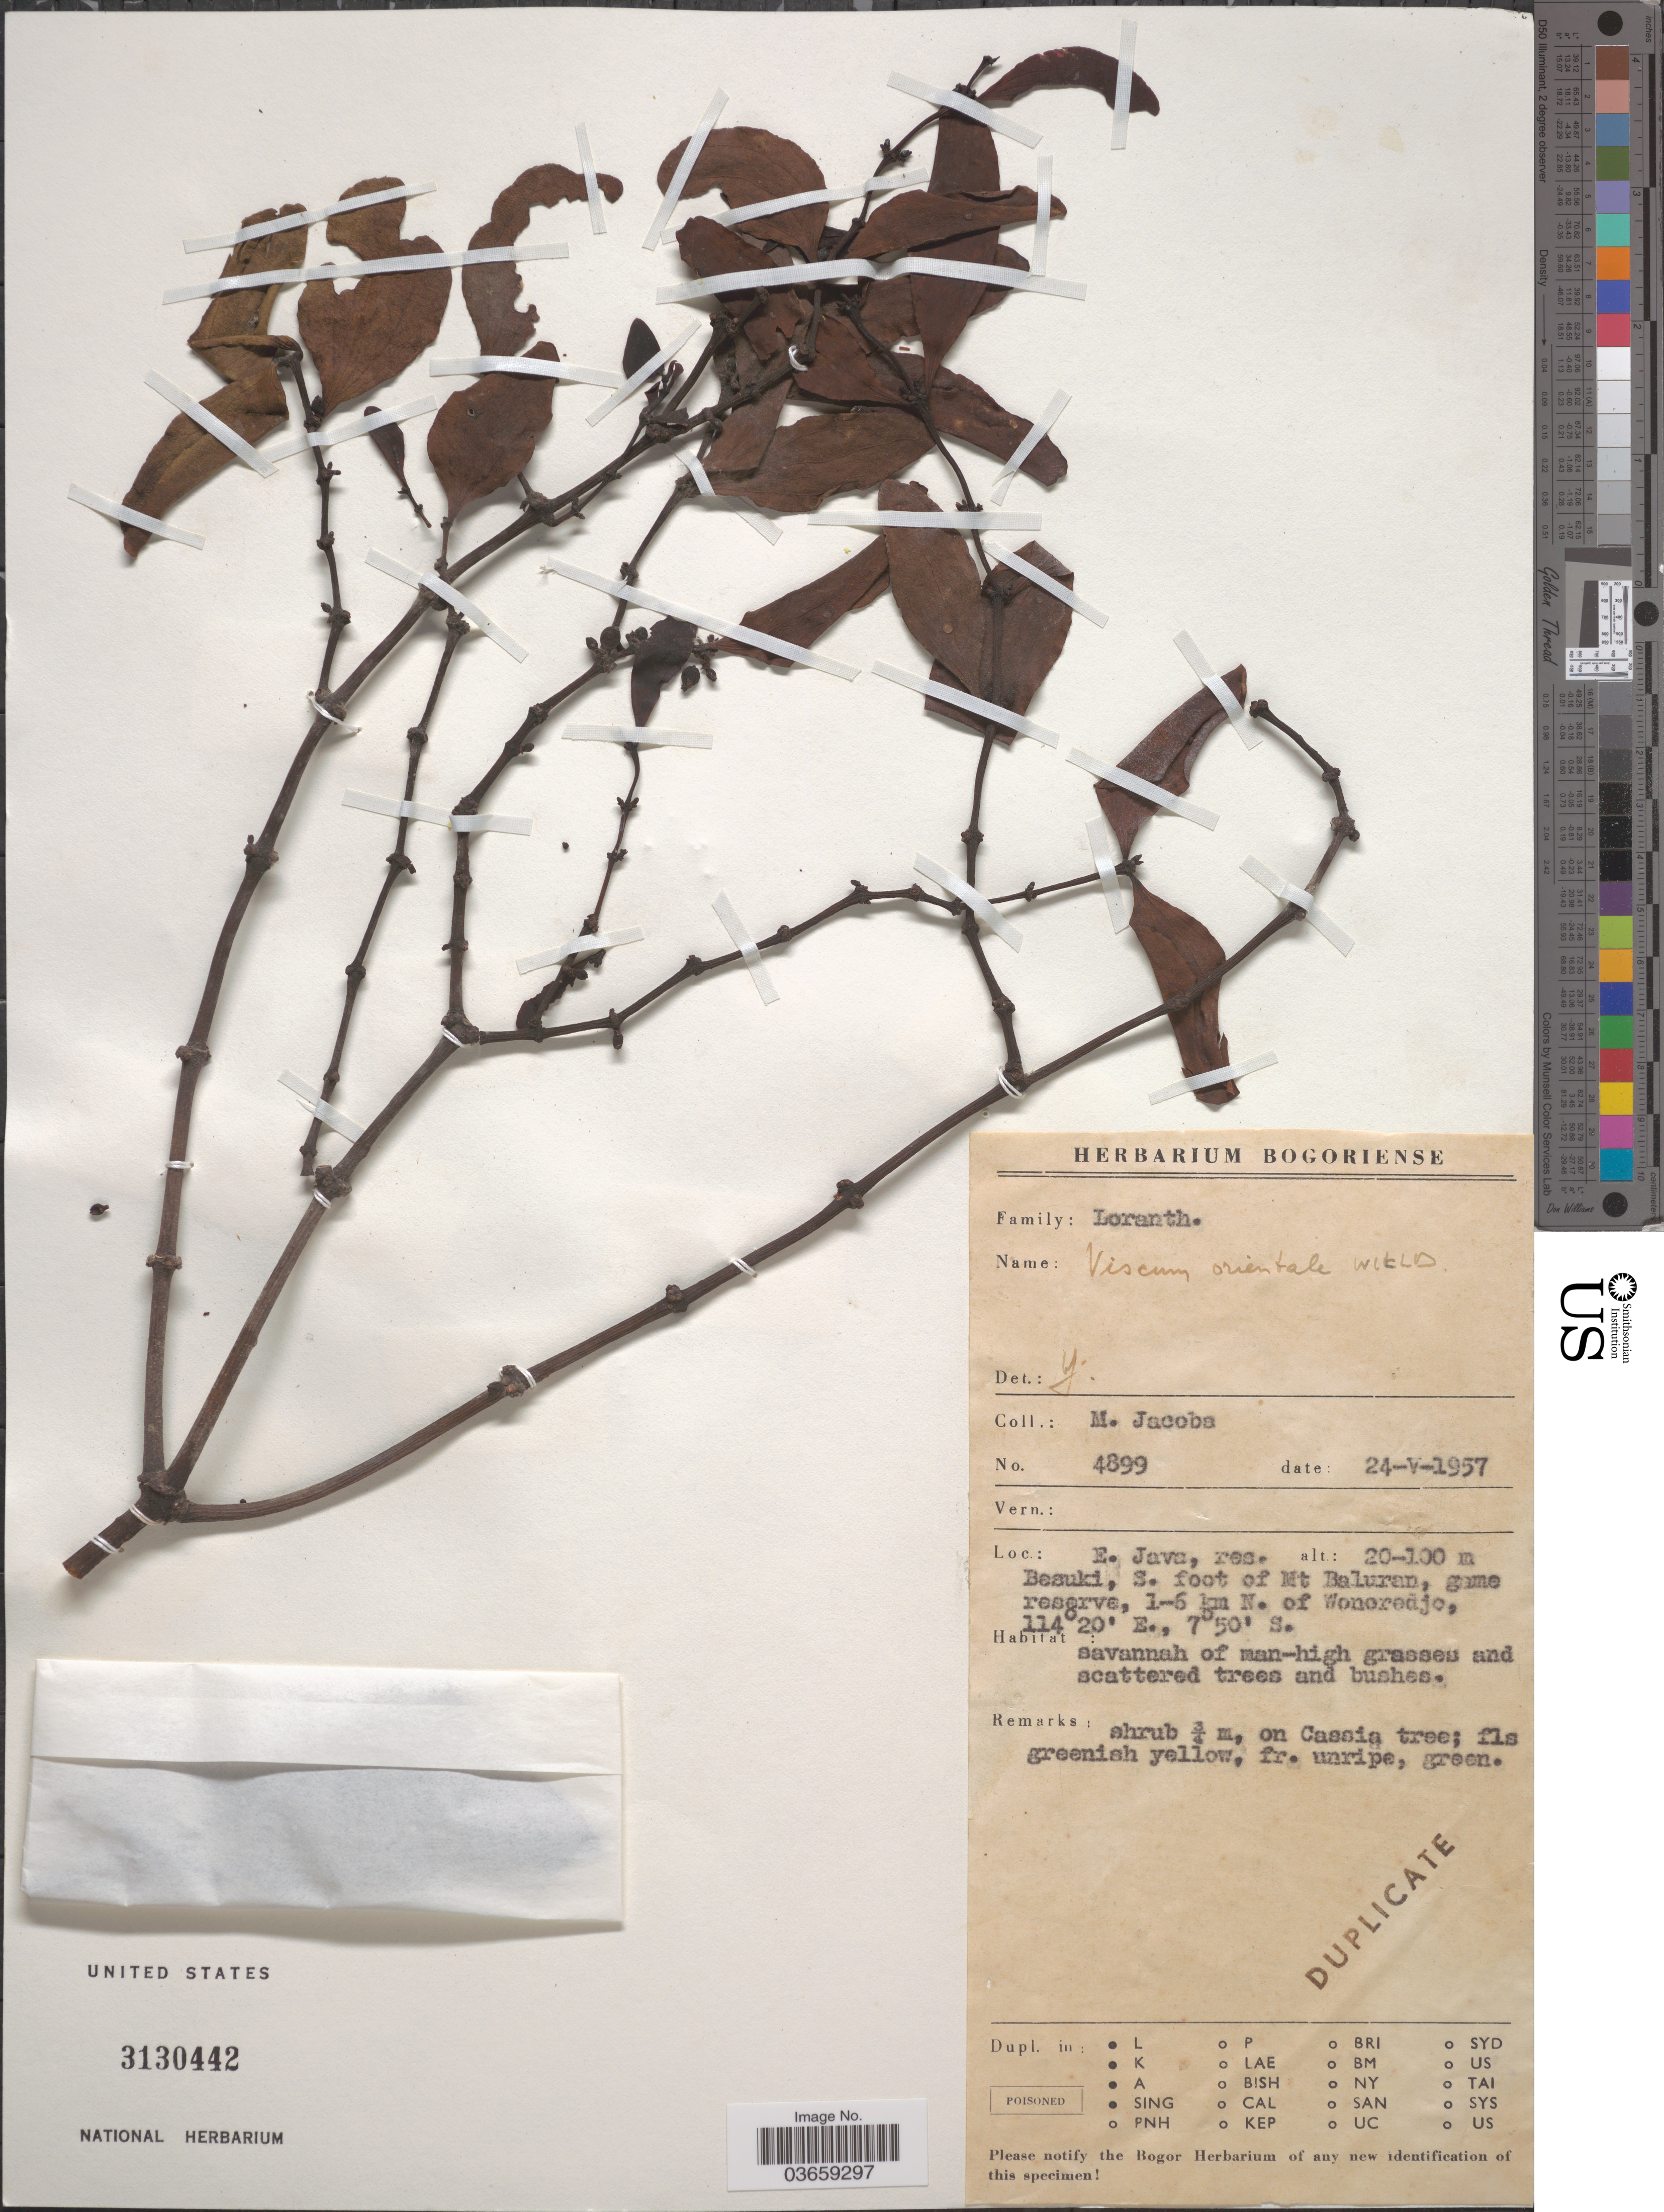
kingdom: Plantae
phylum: Tracheophyta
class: Magnoliopsida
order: Santalales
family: Viscaceae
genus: Viscum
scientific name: Viscum orientale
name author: DC.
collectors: M. Jacobs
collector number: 4899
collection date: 1957-05-24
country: Indonesia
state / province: Java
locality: E. Java, res. Beasuki, S. foot of Mt. Baluran, game reserve, 1-6 km N. of Wonoredjo.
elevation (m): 20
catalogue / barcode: US 3130442